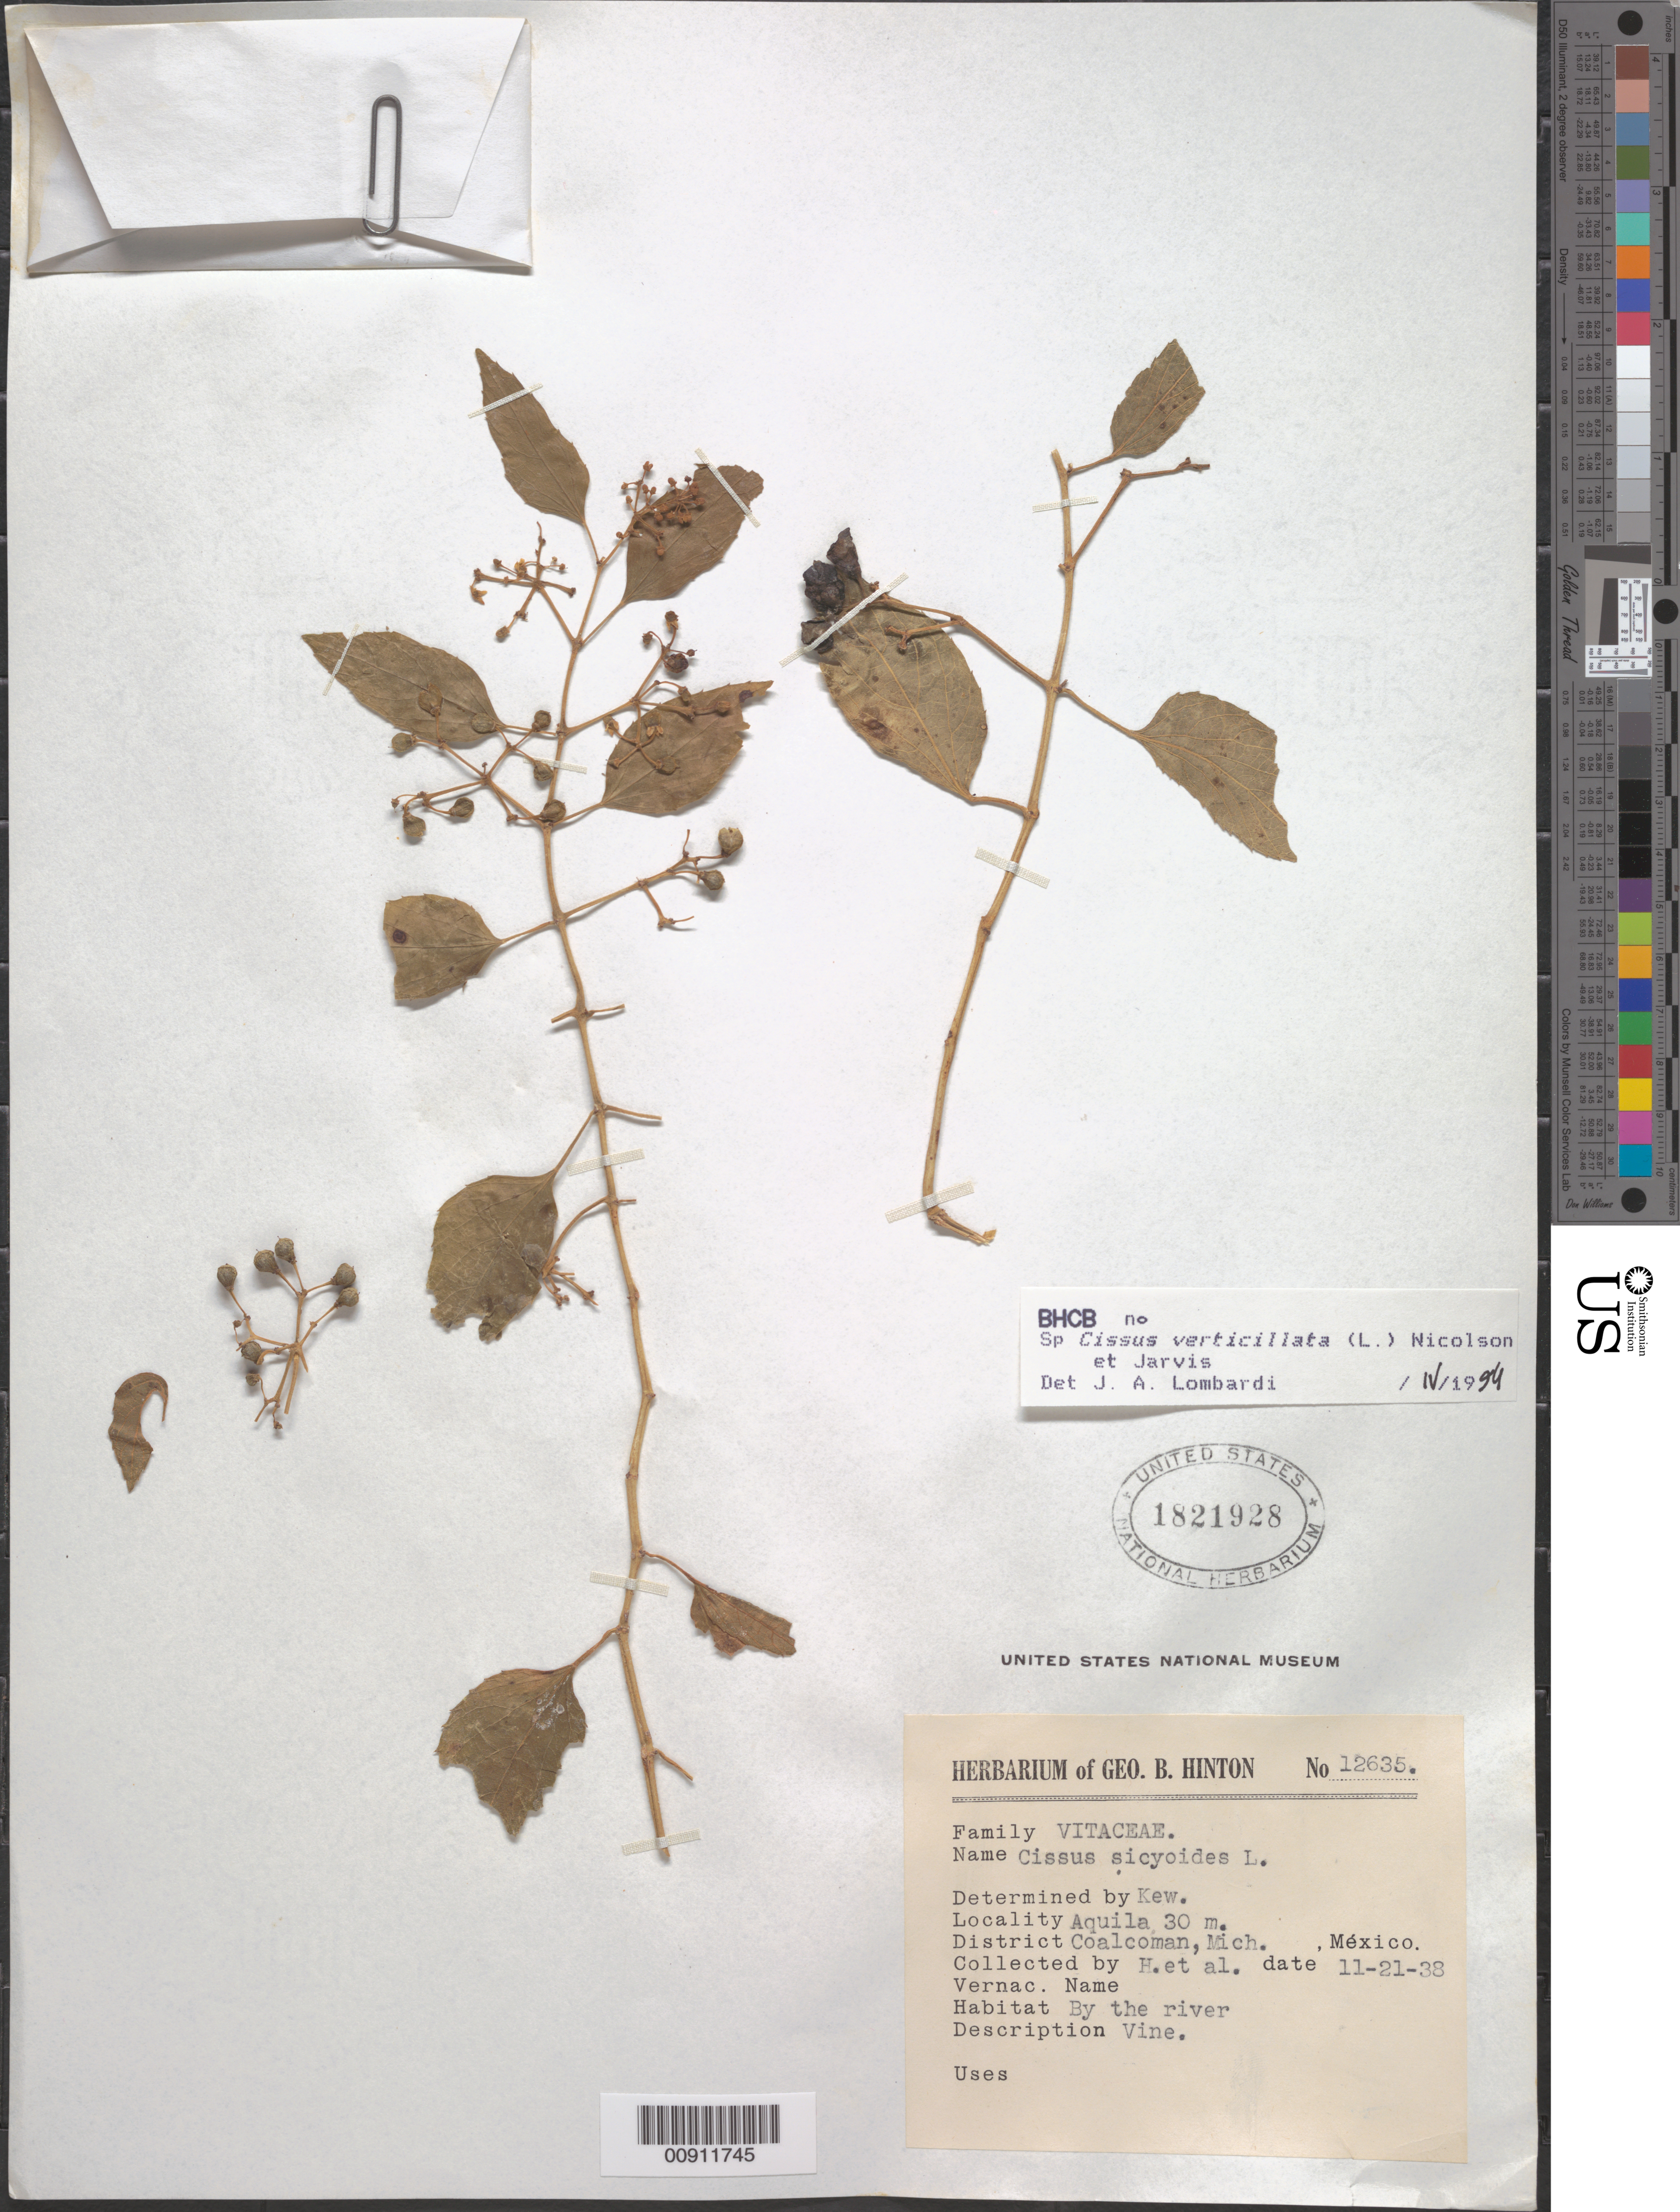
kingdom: Plantae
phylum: Tracheophyta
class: Magnoliopsida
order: Vitales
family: Vitaceae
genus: Cissus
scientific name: Cissus verticillata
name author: (L.) Nicolson & C.E. Jarvis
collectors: G. B. Hinton & et al.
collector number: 12635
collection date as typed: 21 Nov 1938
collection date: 1938-11-21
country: Mexico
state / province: Michoacán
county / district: Coalcomán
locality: Aquila, District Coalcomán, Michoacán.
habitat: By the river.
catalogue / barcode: US 1821928